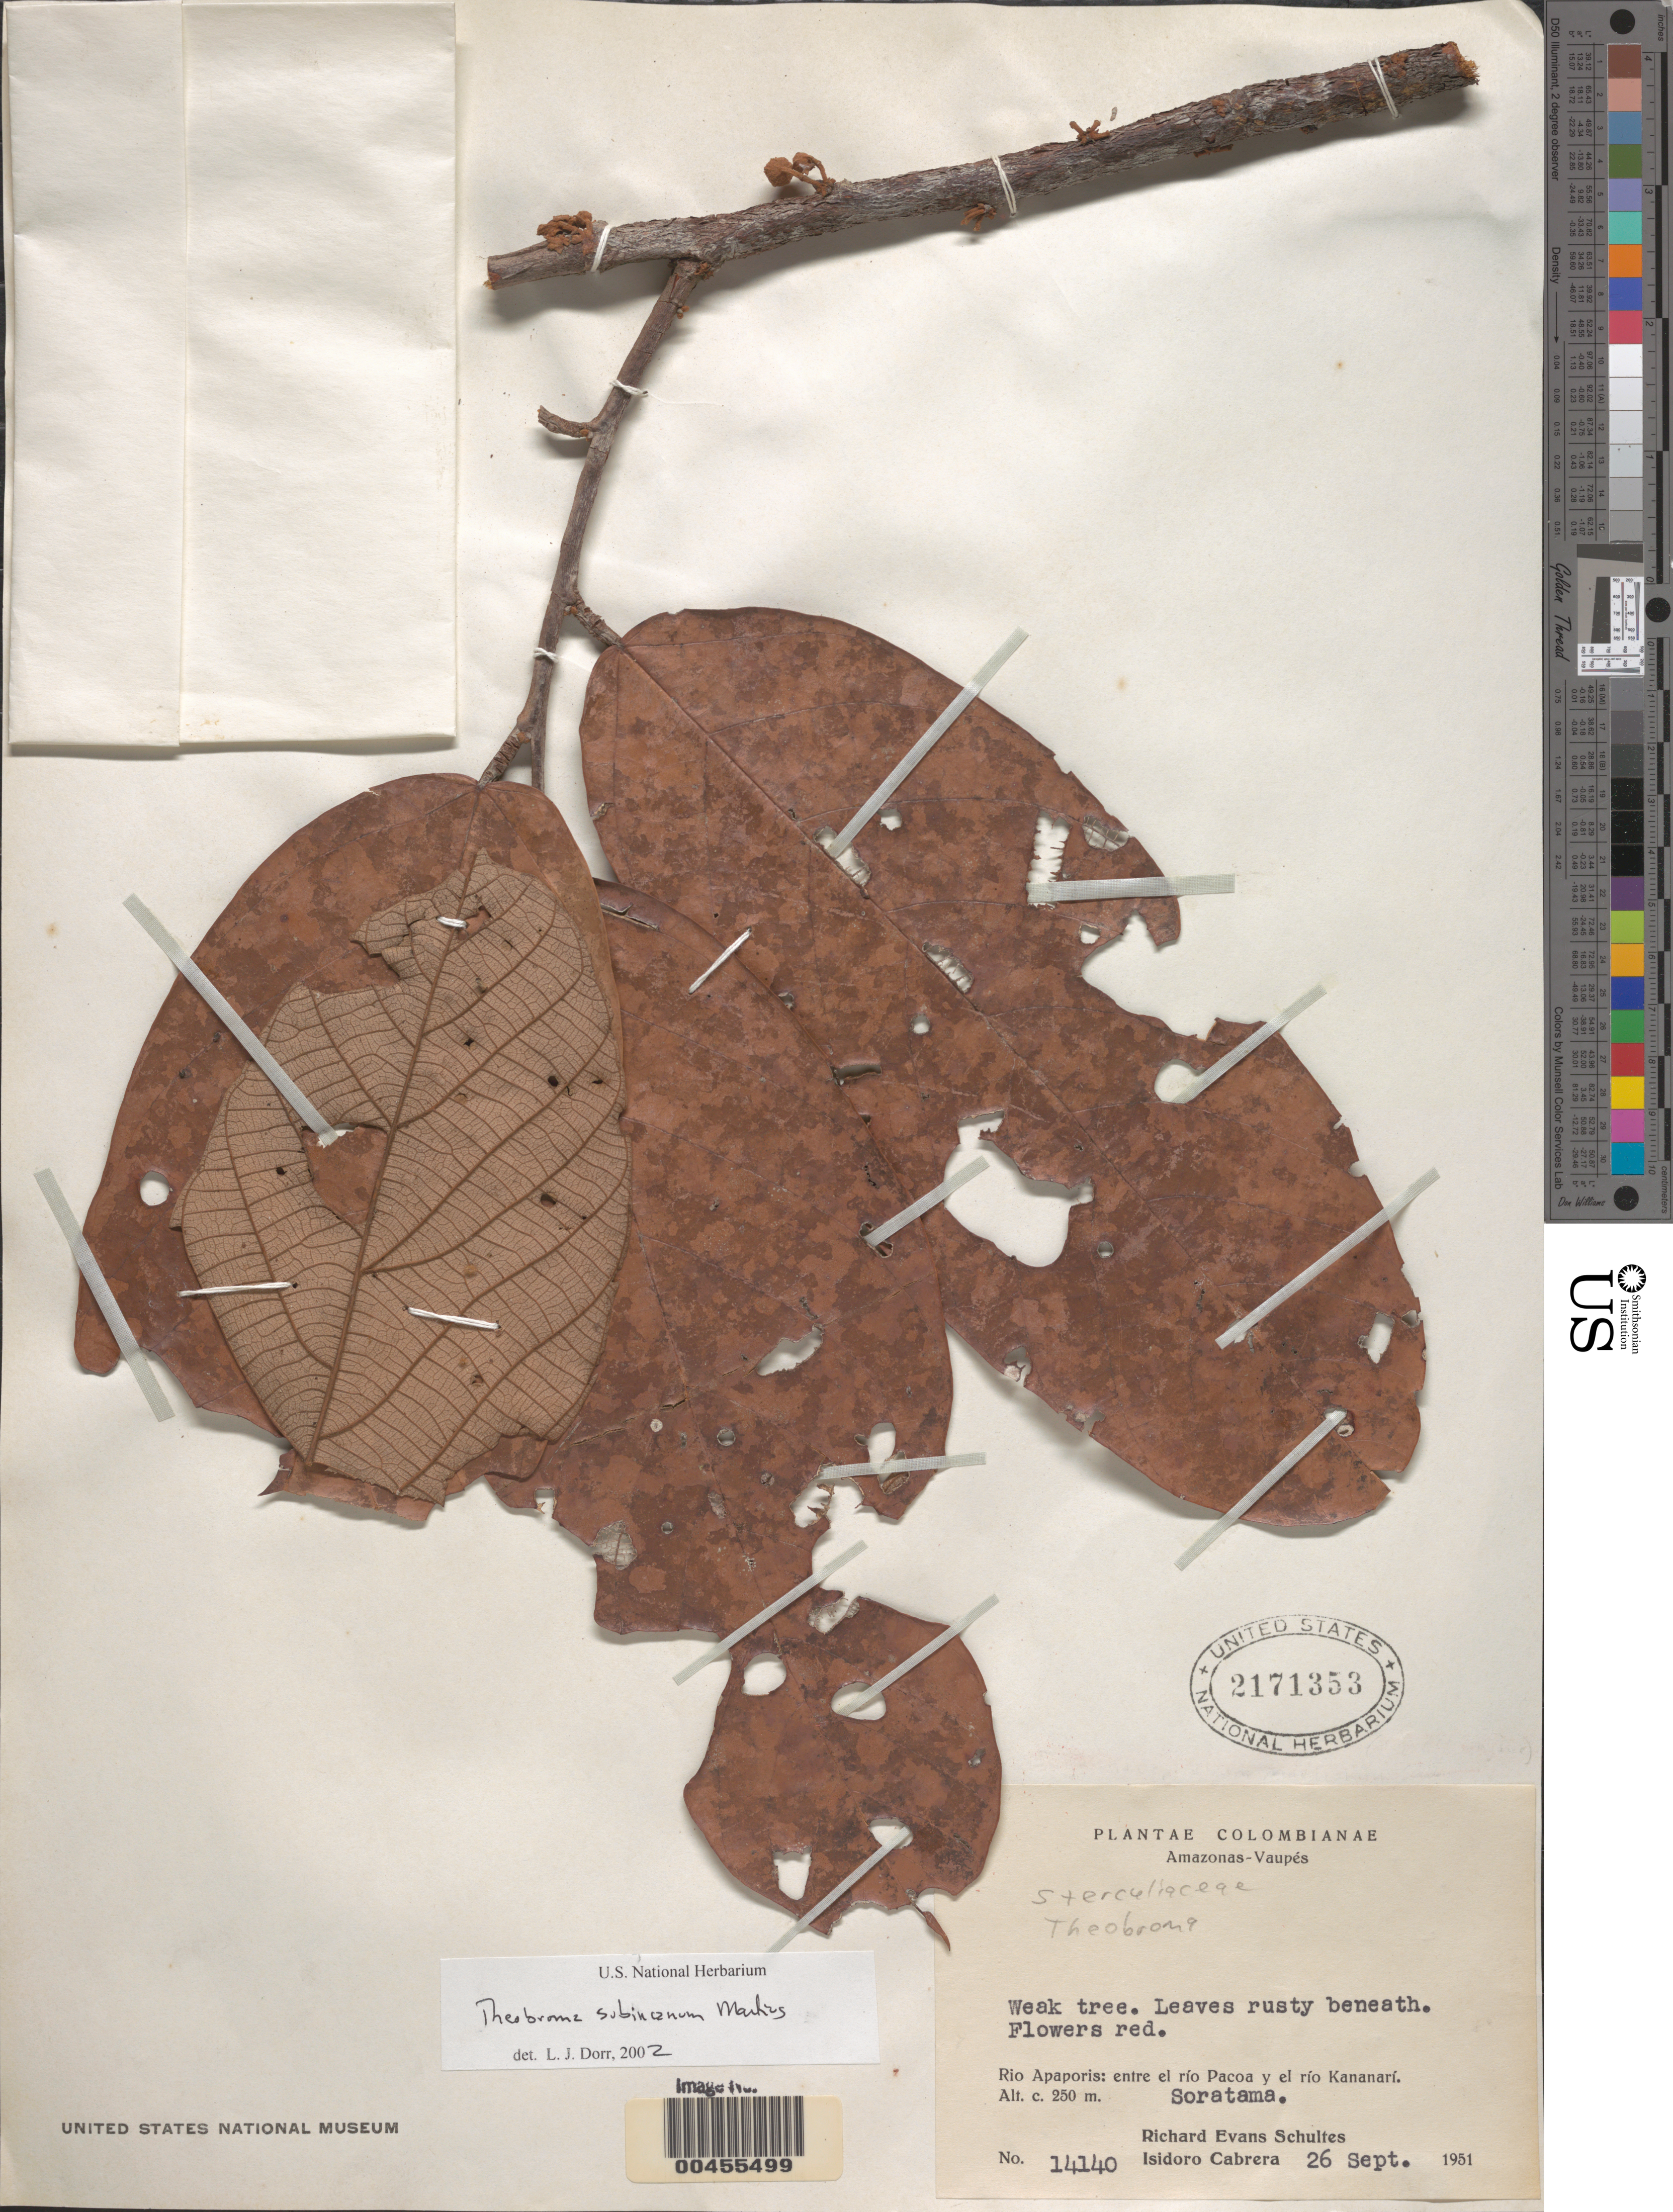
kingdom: Plantae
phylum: Tracheophyta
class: Magnoliopsida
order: Malvales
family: Malvaceae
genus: Theobroma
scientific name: Theobroma subincanum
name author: Mart.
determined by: Dorr, L. J., (BOT), Smithsonian Institution - National Museum of Natural History (UNITED STATES)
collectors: R. E. Schultes & I. Cabera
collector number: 14140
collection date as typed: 26 Sep 1951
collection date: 1951-09-26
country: Colombia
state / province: Amazônas / Vaupés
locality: Río Apaporis: entre el Río Pacoa y Río Kananarí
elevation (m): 250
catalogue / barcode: US 2171353